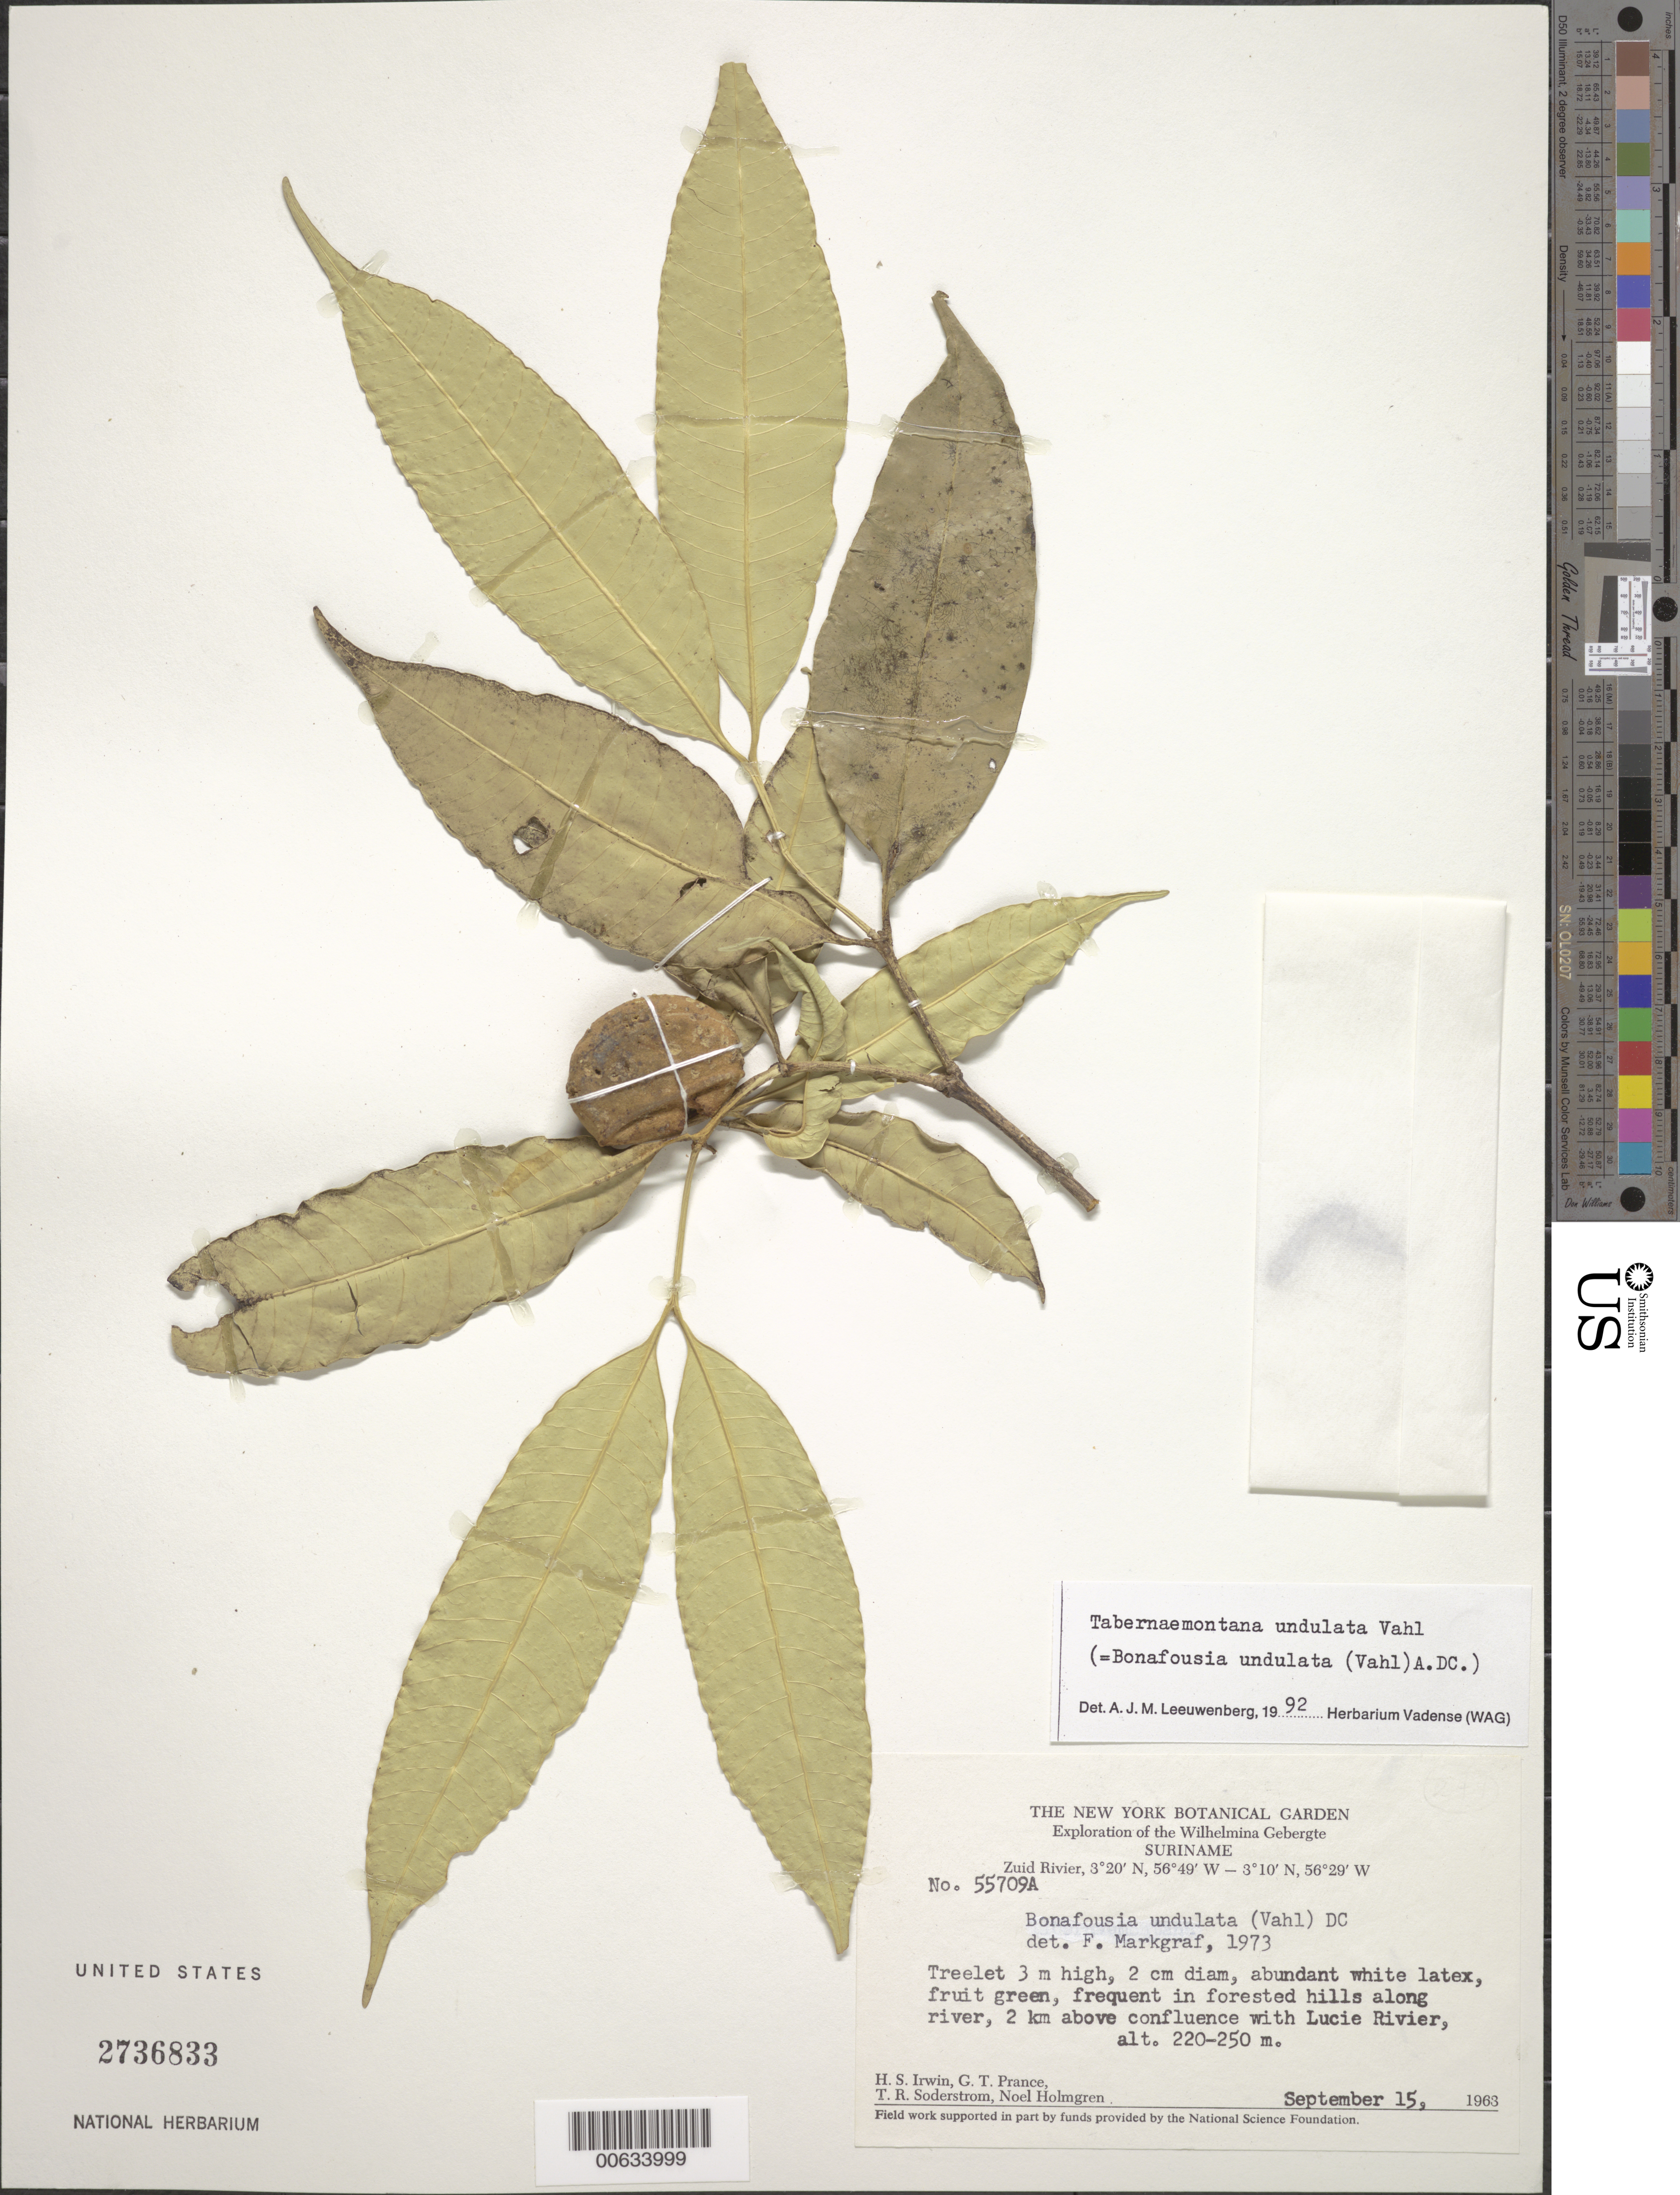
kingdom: Plantae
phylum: Tracheophyta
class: Magnoliopsida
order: Gentianales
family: Apocynaceae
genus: Tabernaemontana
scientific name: Tabernaemontana undulata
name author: Vahl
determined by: Leeuwenberg, A. J. M.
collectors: H. Irwin, G. T. Prance, T. R. Soderstrom & N. H. Holmgren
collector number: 55709 A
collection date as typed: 15-Sep-63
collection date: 1963-09-15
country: Suriname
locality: Zuid River, 2 km above confluence with Lucie R., Wilhelmina Gebergte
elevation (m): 220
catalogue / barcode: US 2736833